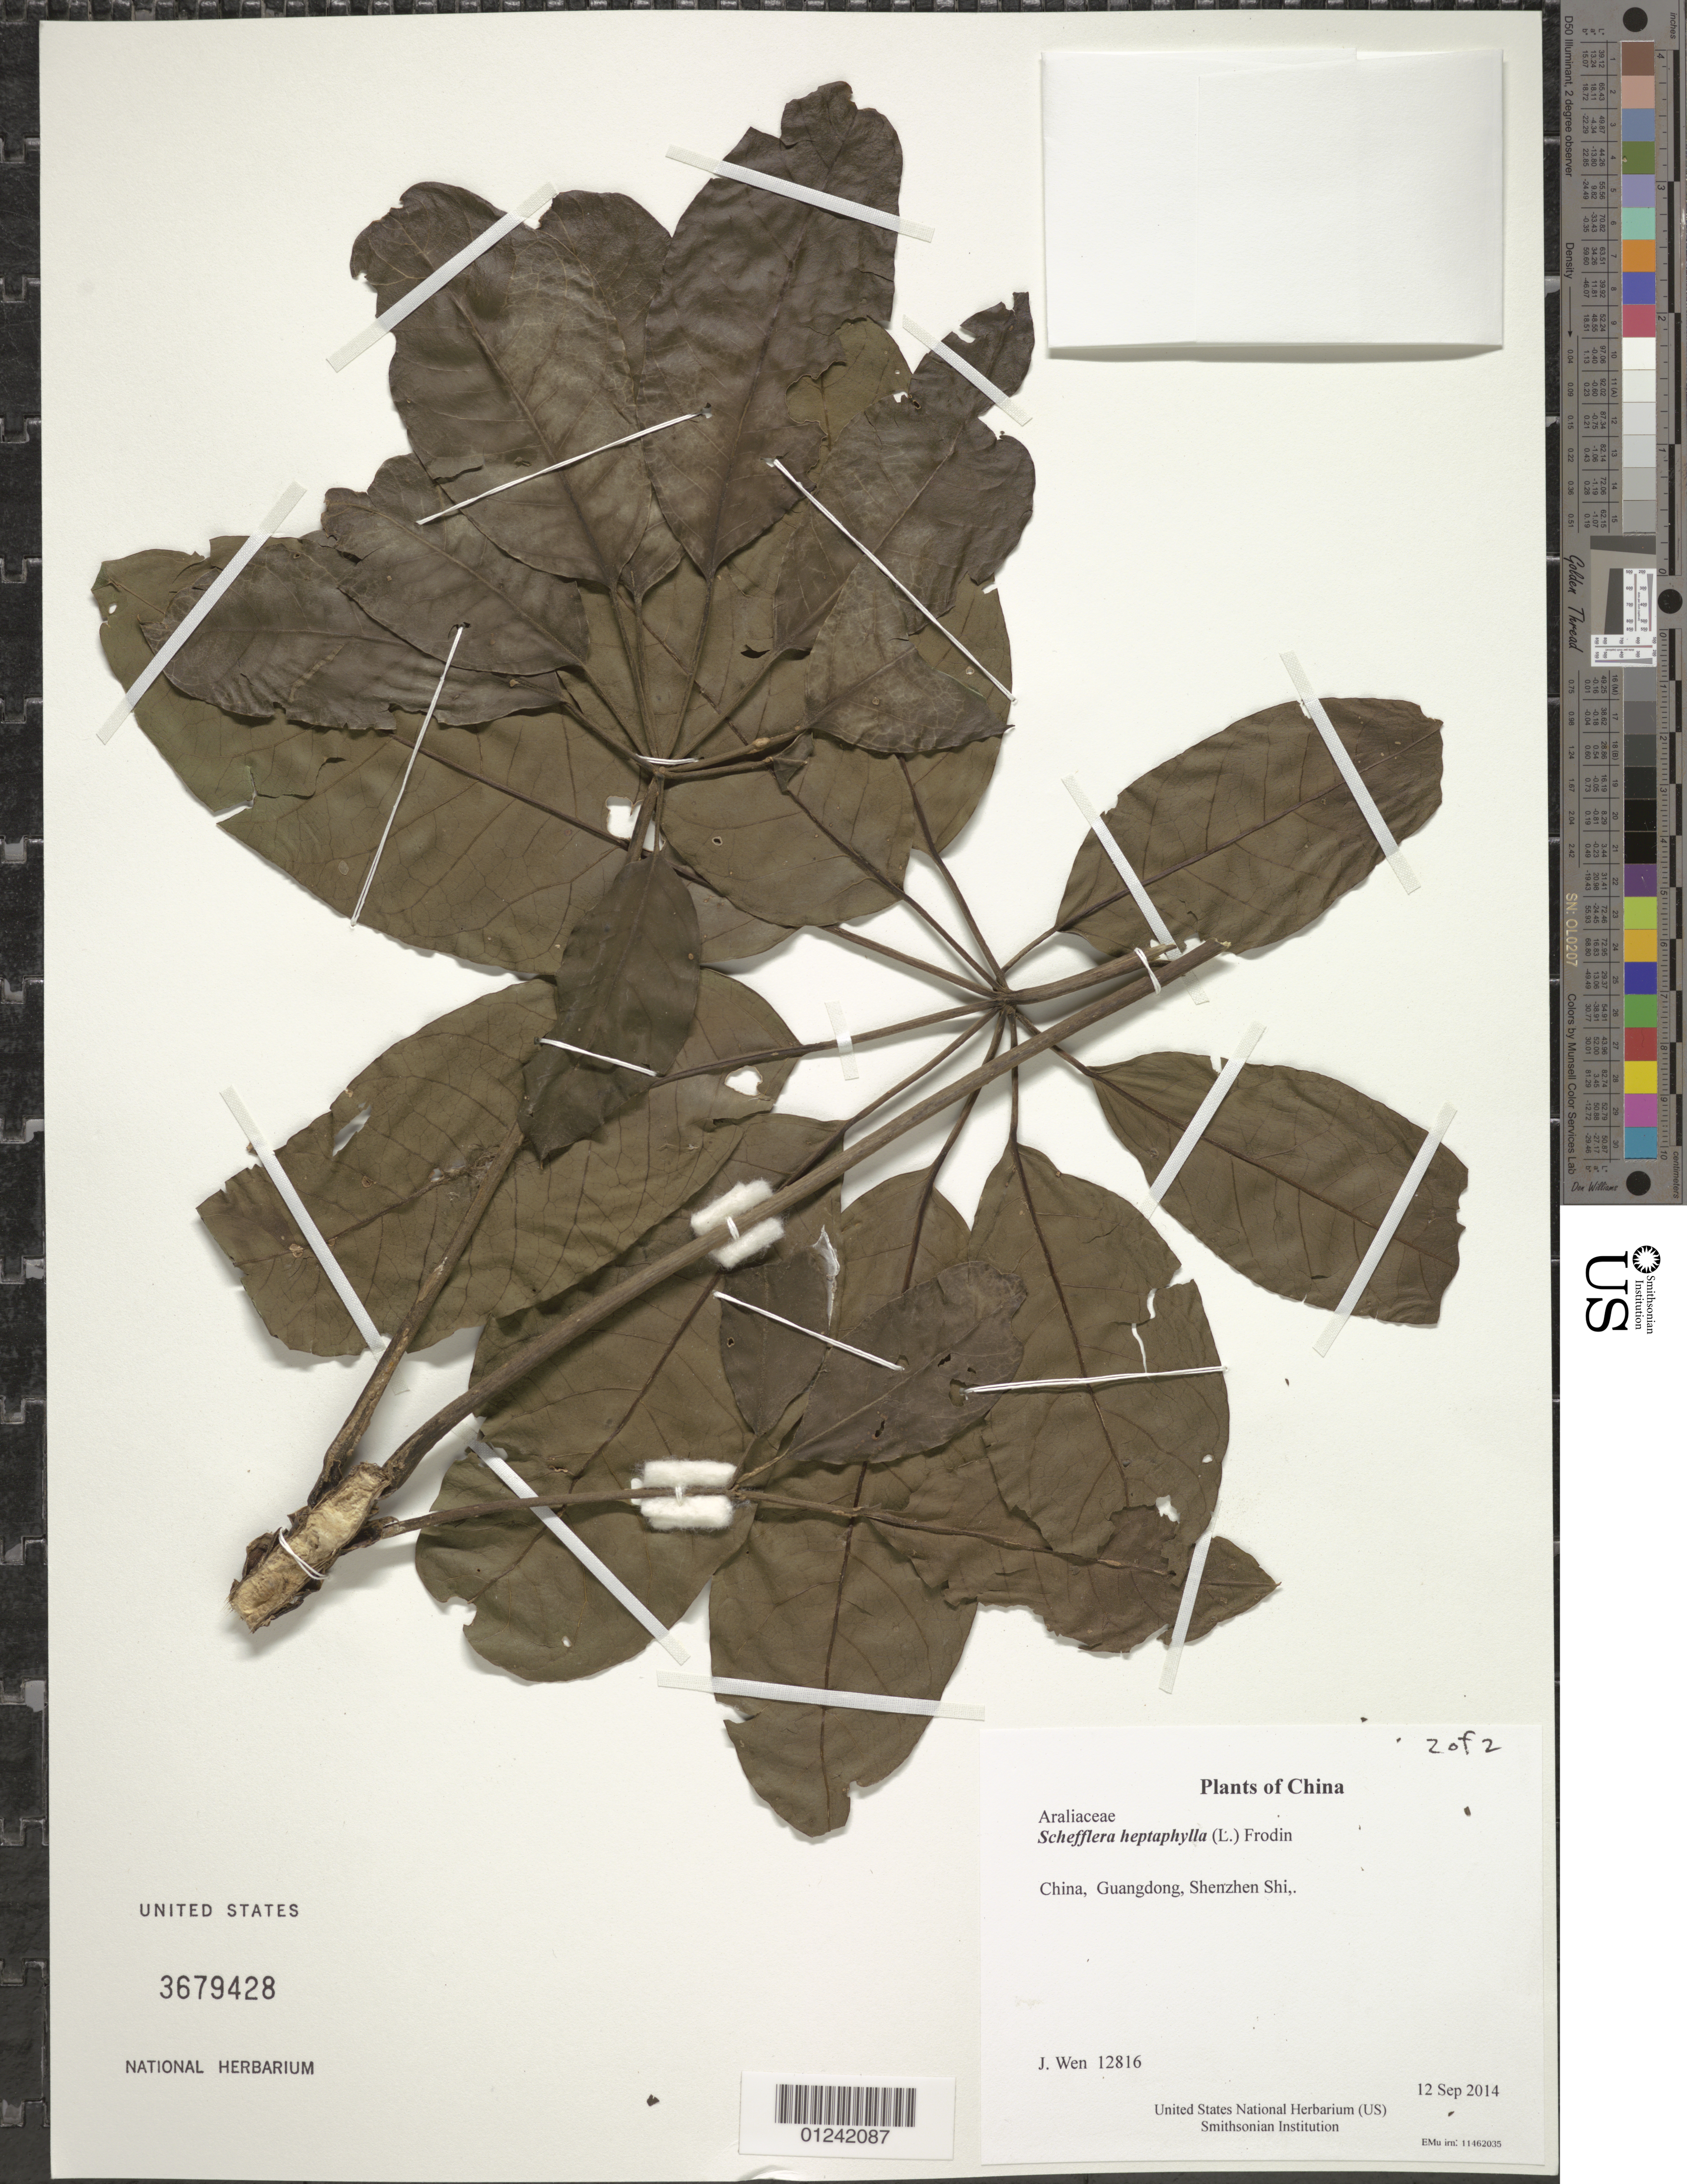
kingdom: Plantae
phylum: Tracheophyta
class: Magnoliopsida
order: Apiales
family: Araliaceae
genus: Schefflera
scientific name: Schefflera heptaphylla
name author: (L.) Frodin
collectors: J. Wen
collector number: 12816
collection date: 2014-09-12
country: China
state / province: Guangdong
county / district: Shenzhen Shi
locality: Guangdong, Shenzhen Shi,Wutongshan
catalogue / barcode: US 3679428